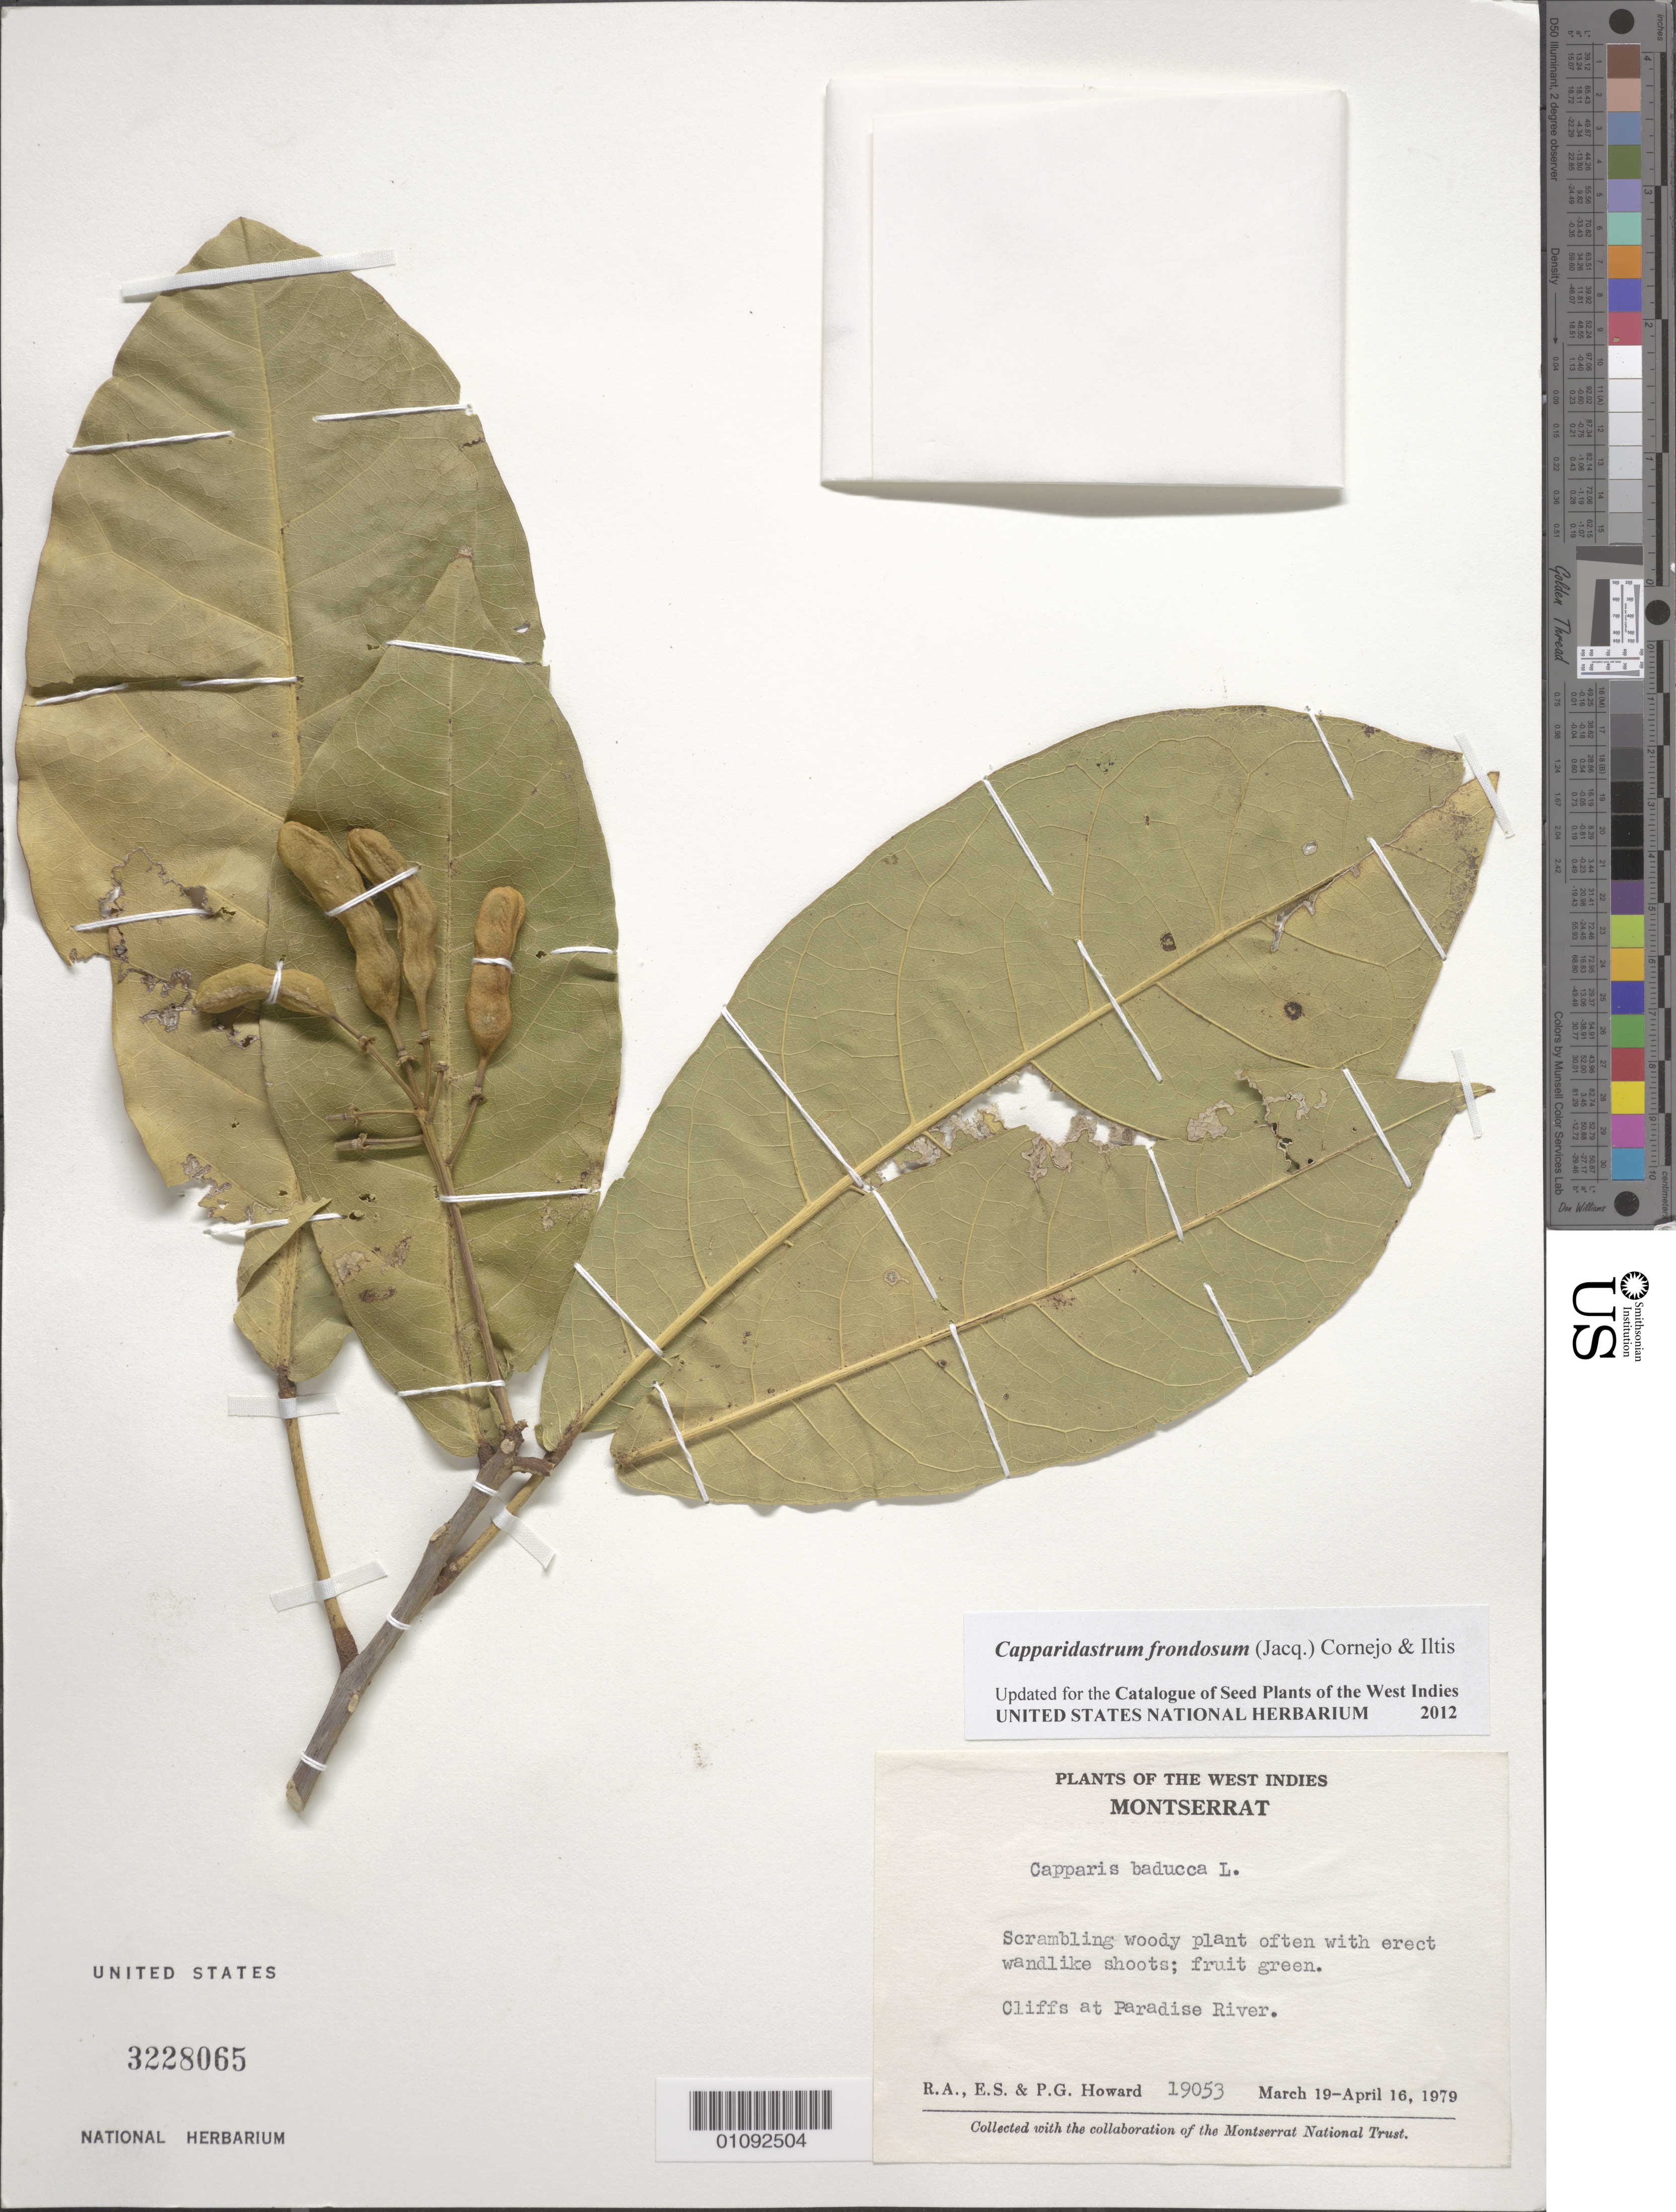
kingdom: Plantae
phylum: Tracheophyta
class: Magnoliopsida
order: Brassicales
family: Capparaceae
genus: Capparidastrum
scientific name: Capparidastrum frondosum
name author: (Jacq.) Cornejo & Iltis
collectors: R. A. Howard, E. S. Howard & P. Howard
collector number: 19053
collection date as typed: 19 Mar 1979 to 16 Apr 1979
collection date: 1979-03-19/1979-04-16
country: Montserrat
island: Montserrat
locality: Cliffs at Paradise River.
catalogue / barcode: US 3228065